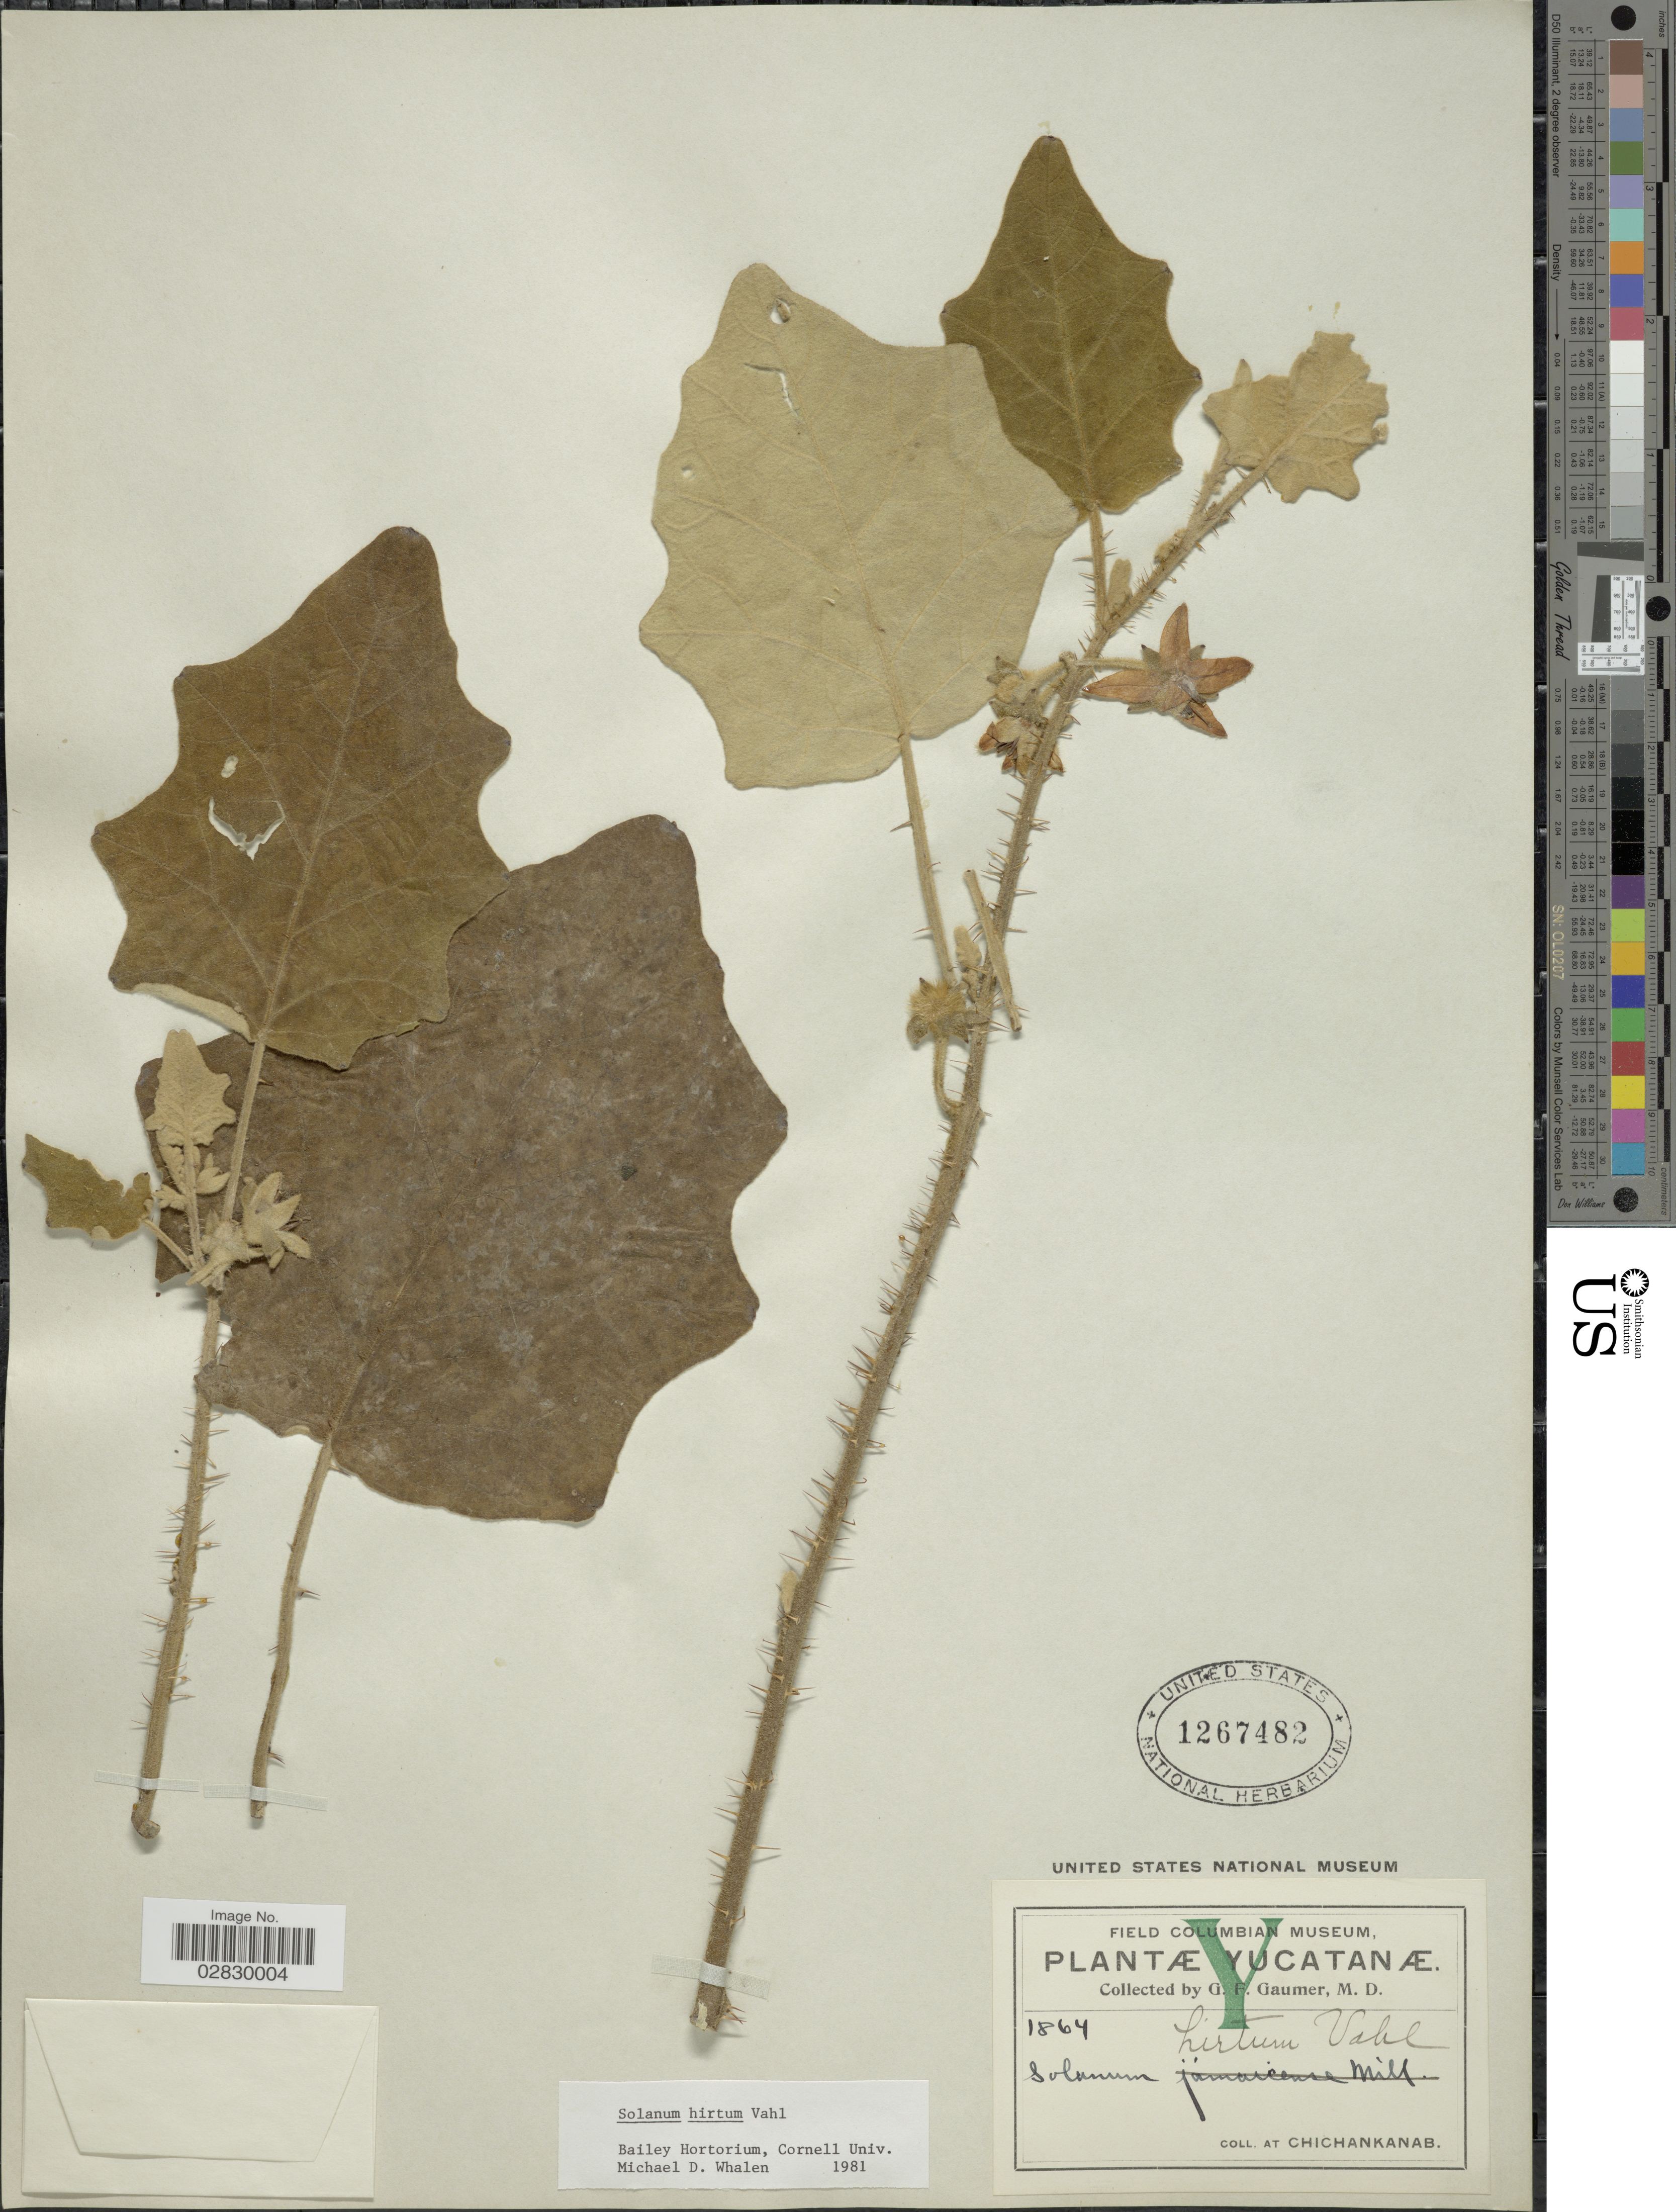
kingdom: Plantae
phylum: Tracheophyta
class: Magnoliopsida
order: Solanales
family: Solanaceae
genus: Solanum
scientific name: Solanum hirtum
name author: Vahl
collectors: G. F. Gaumer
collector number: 1864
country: Mexico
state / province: Yucatán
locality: At Chichankanab.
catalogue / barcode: US 1267482